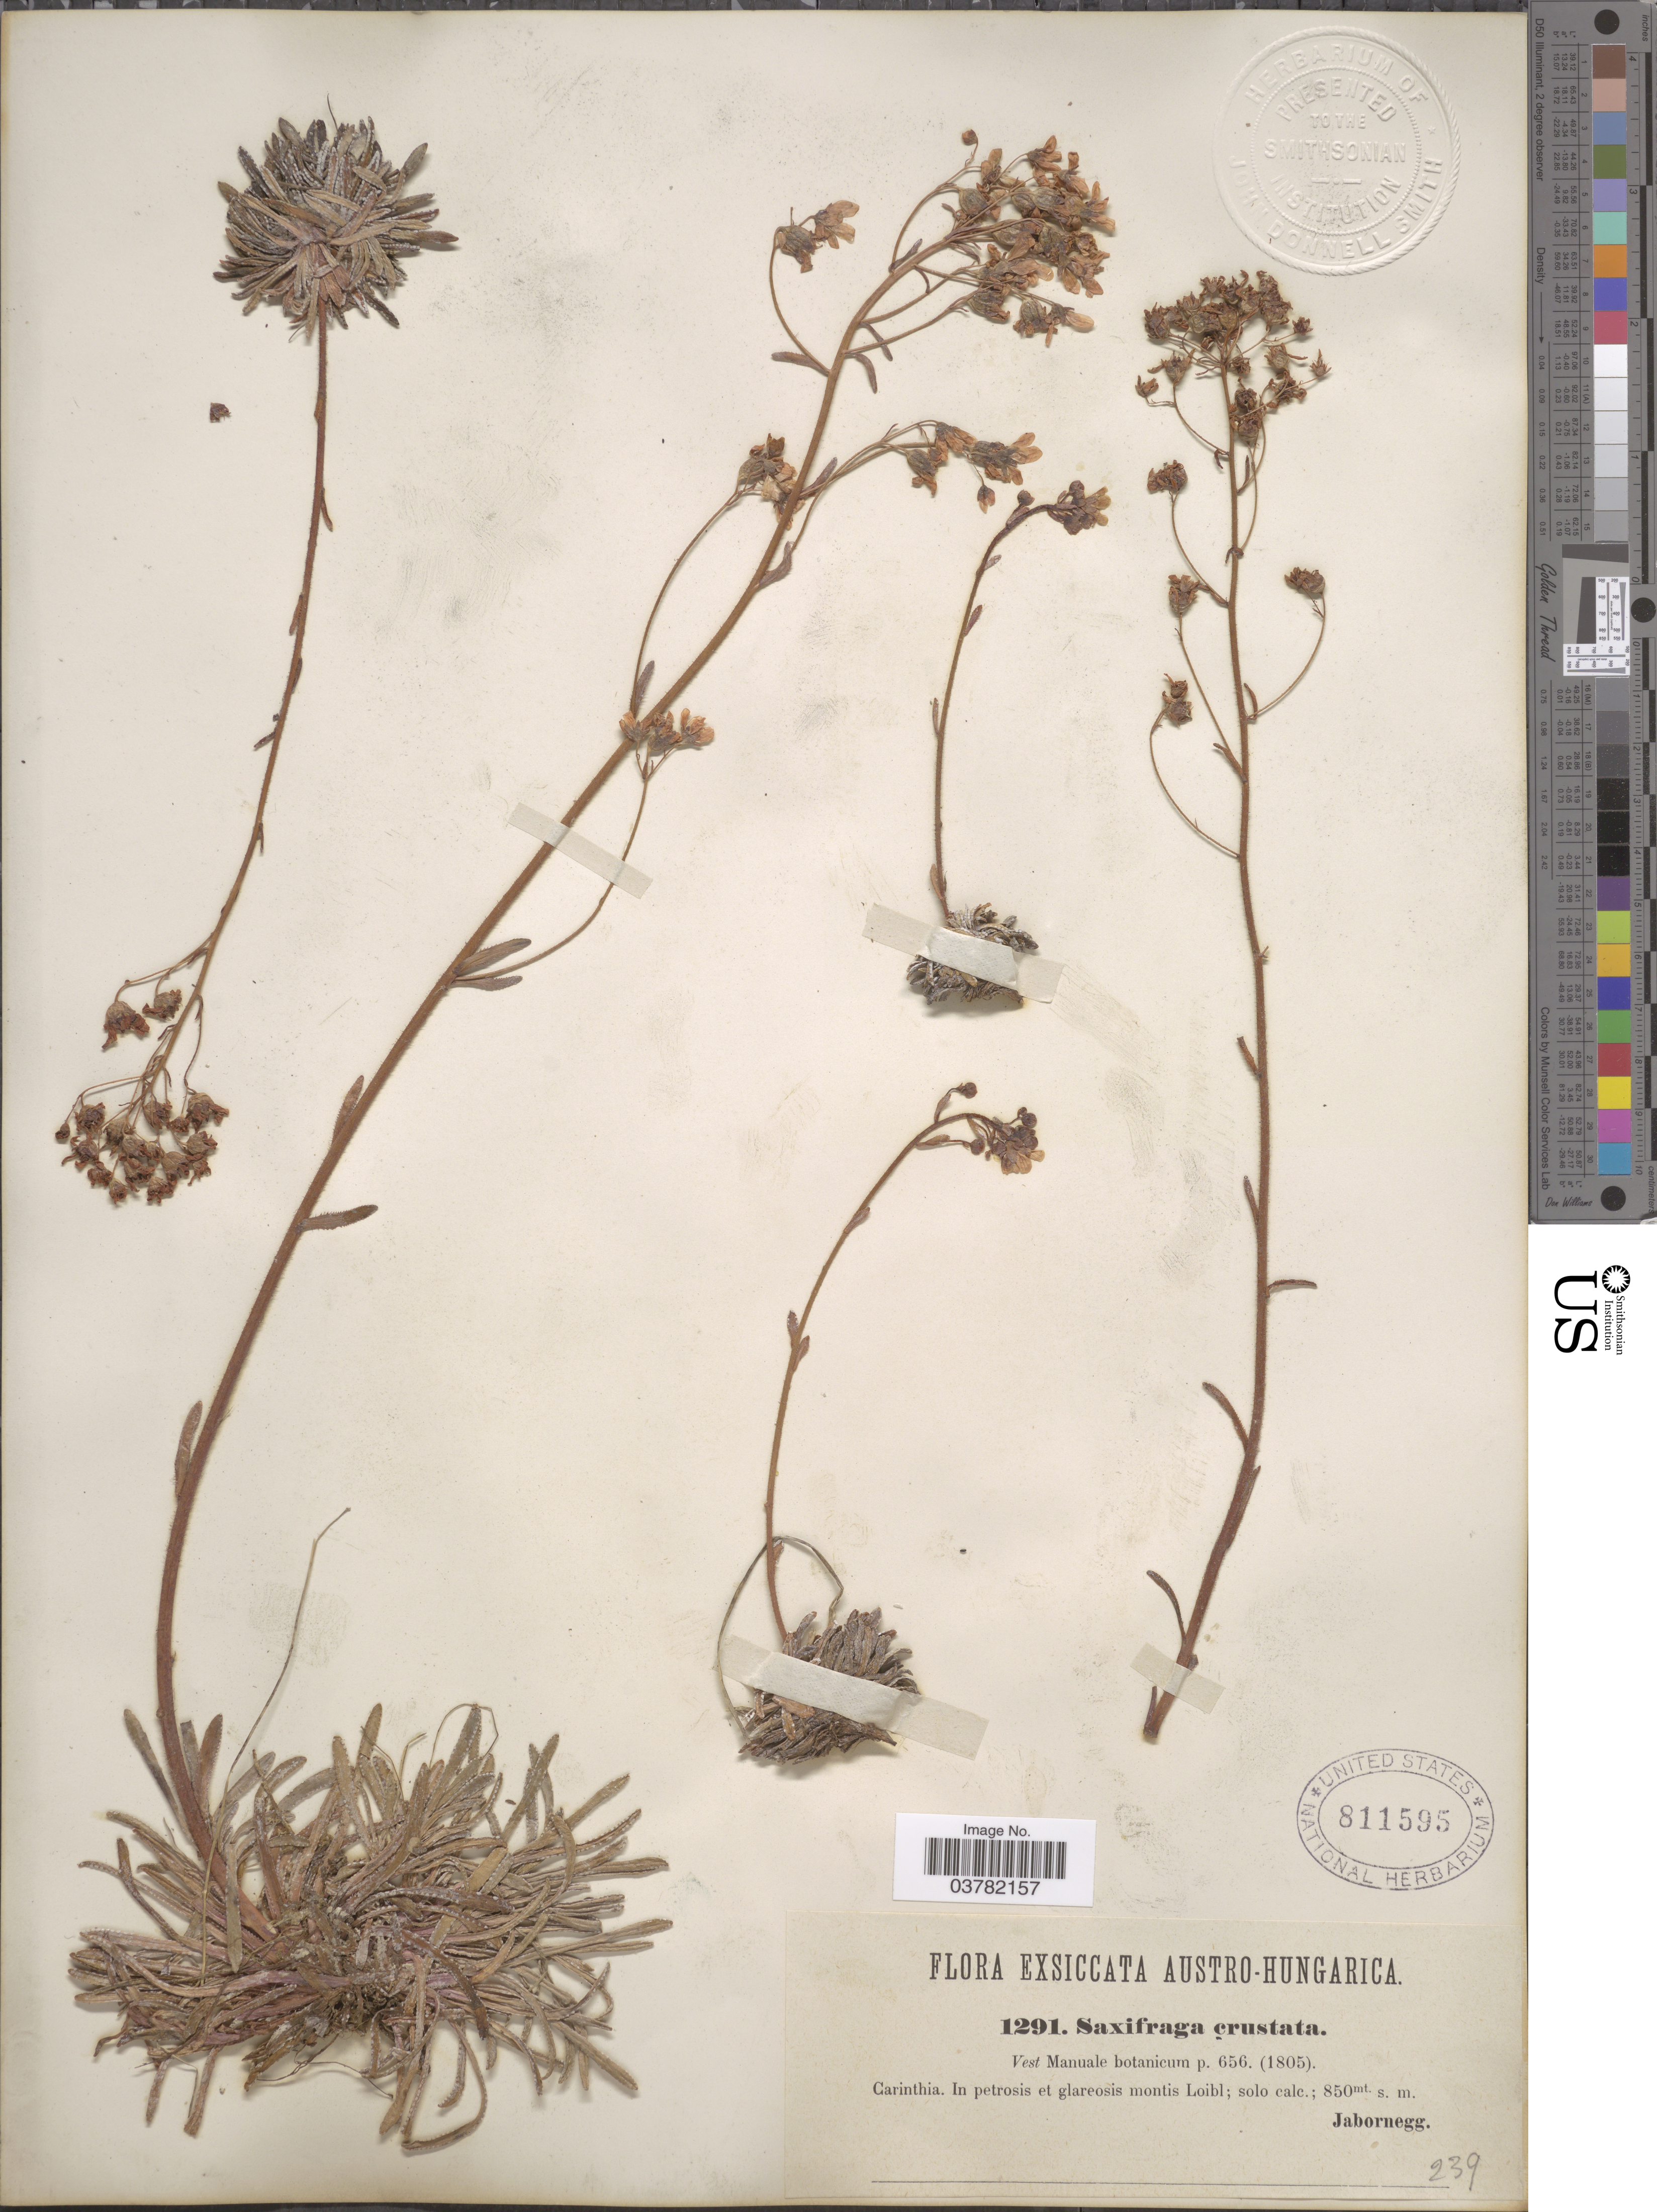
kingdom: Plantae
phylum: Tracheophyta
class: Magnoliopsida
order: Saxifragales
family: Saxifragaceae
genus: Saxifraga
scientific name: Saxifraga crustata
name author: Vest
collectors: Jabornegg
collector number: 1291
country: Austria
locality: Austro-Hungarica. Carinthia. In petrosis et glareosis montis Loibl; solo calc.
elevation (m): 850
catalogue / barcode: US 811595